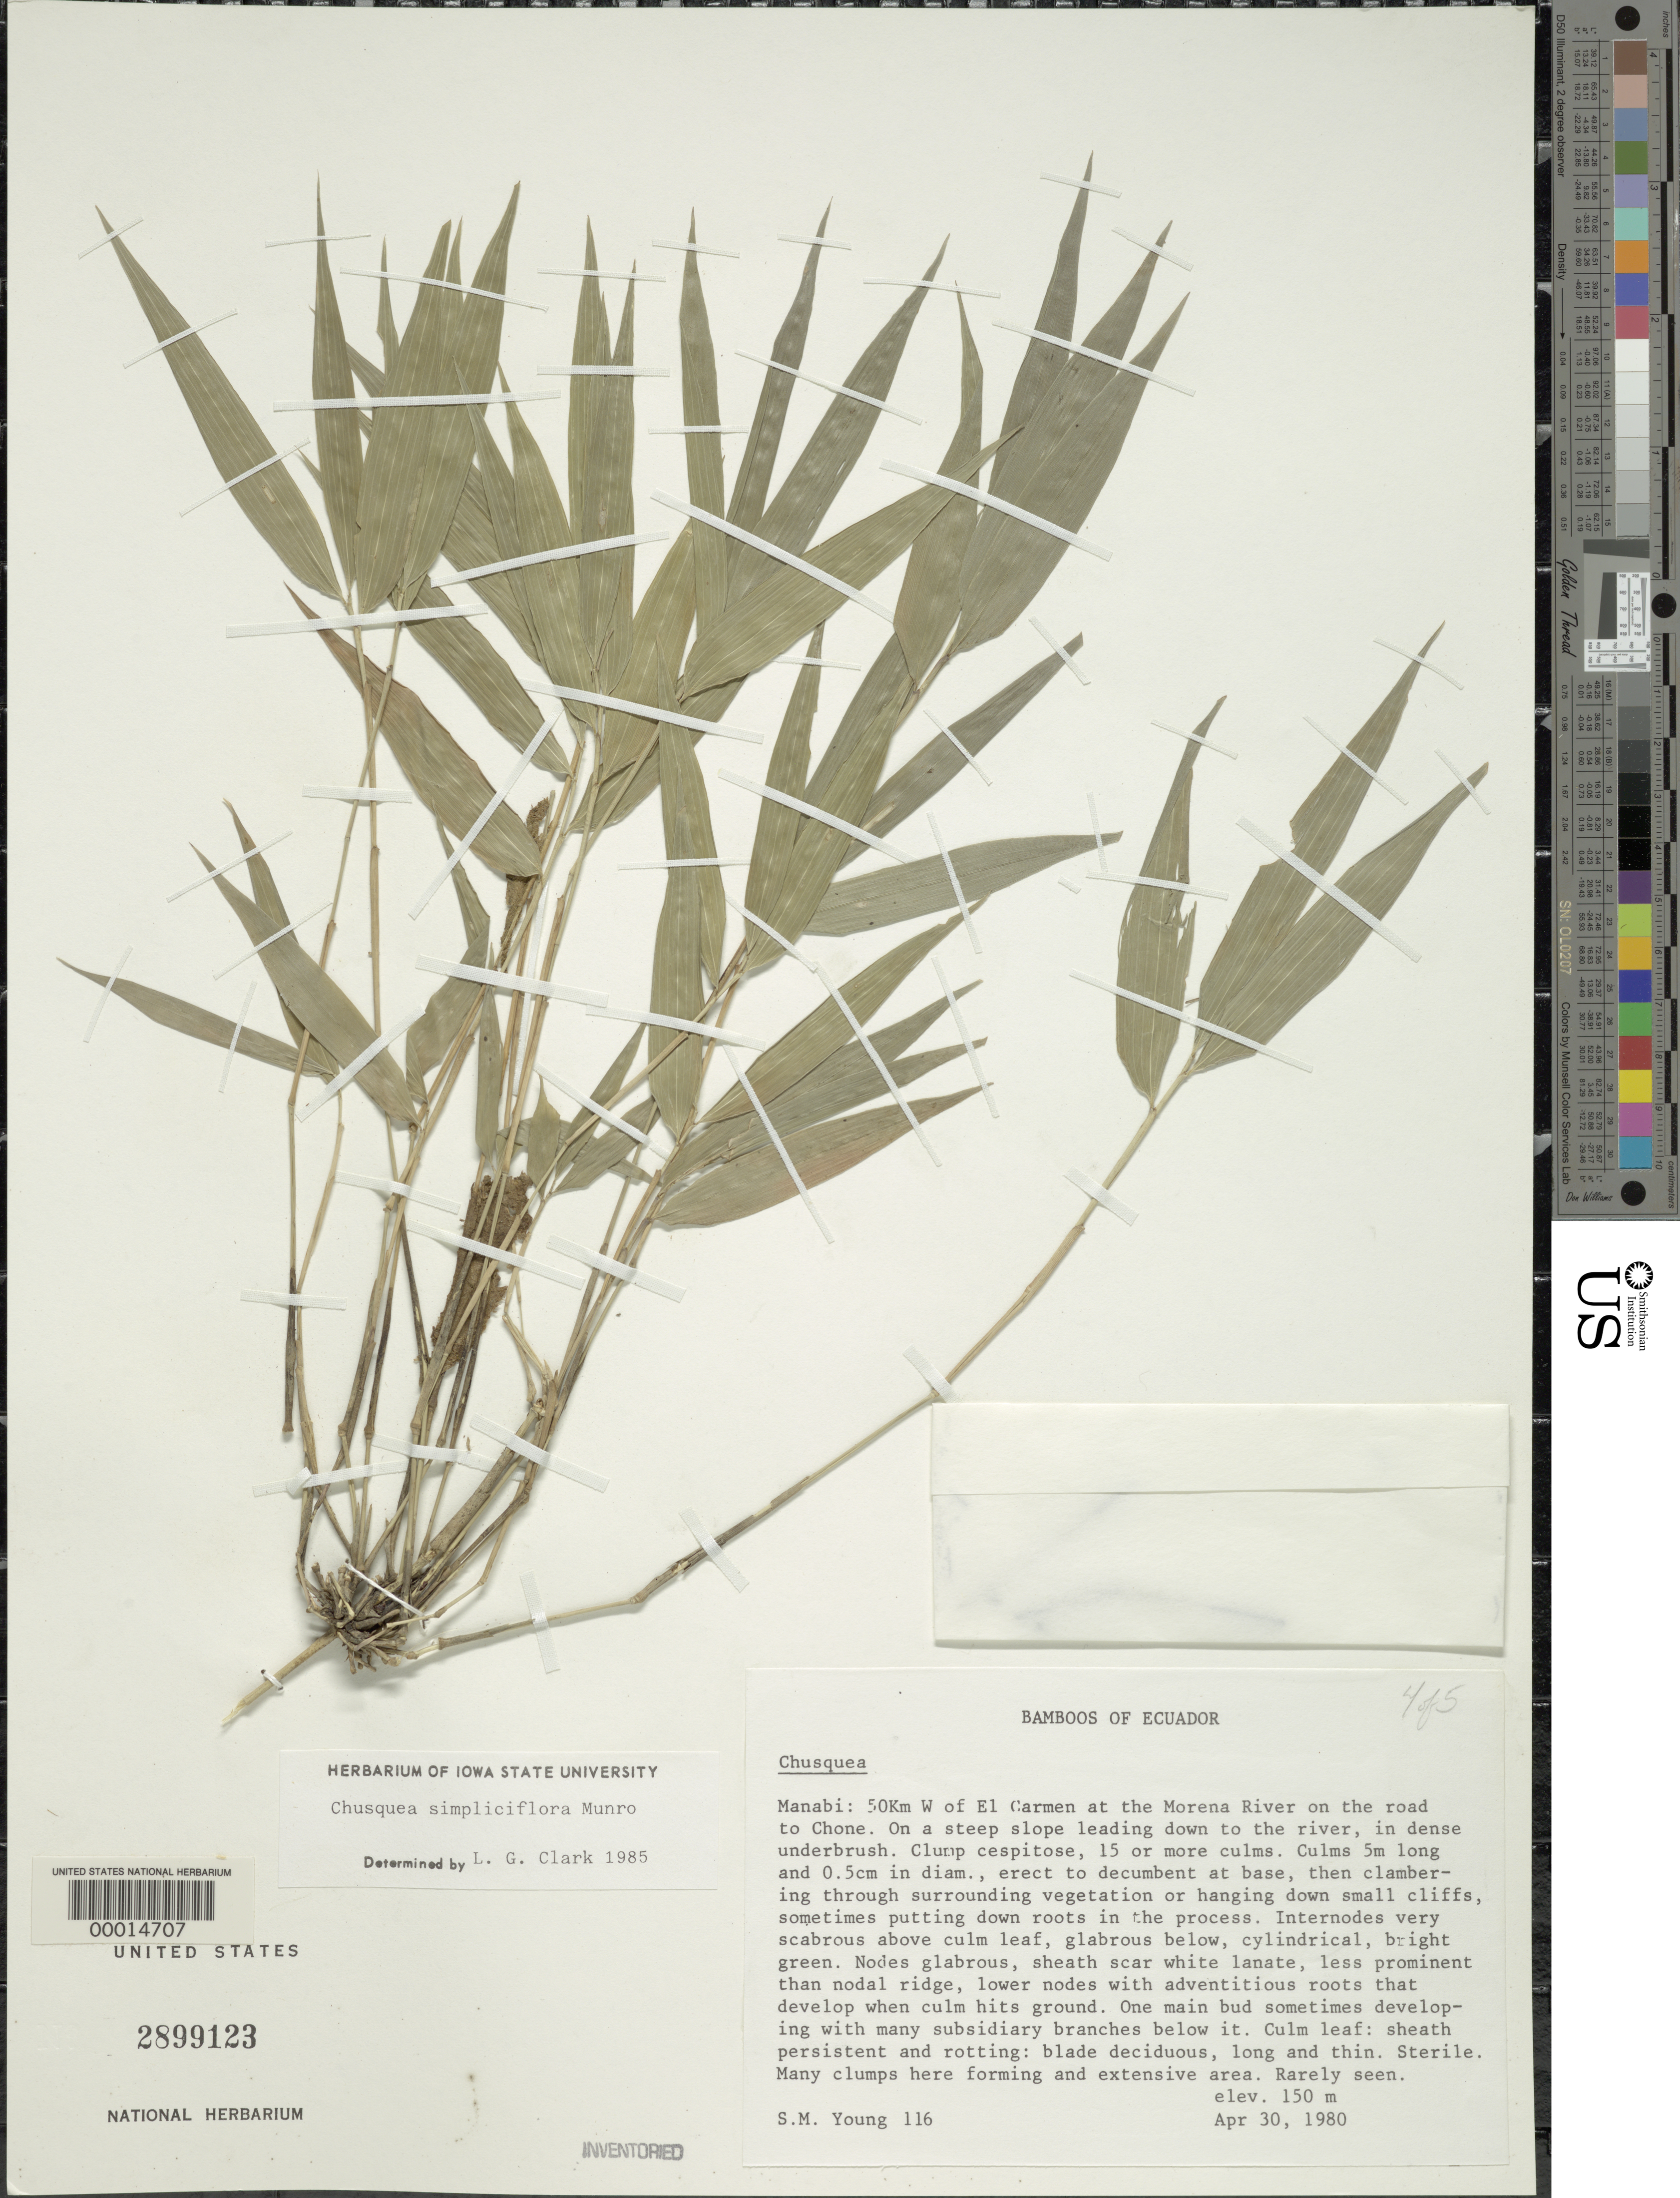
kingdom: Plantae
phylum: Tracheophyta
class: Liliopsida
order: Poales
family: Poaceae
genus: Chusquea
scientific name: Chusquea simpliciflora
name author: Munro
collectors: S. Young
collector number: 116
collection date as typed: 30 Apr 1980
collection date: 1980-04-30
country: Ecuador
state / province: Manabí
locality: El Carmen, morena River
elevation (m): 150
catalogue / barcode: US 2899123